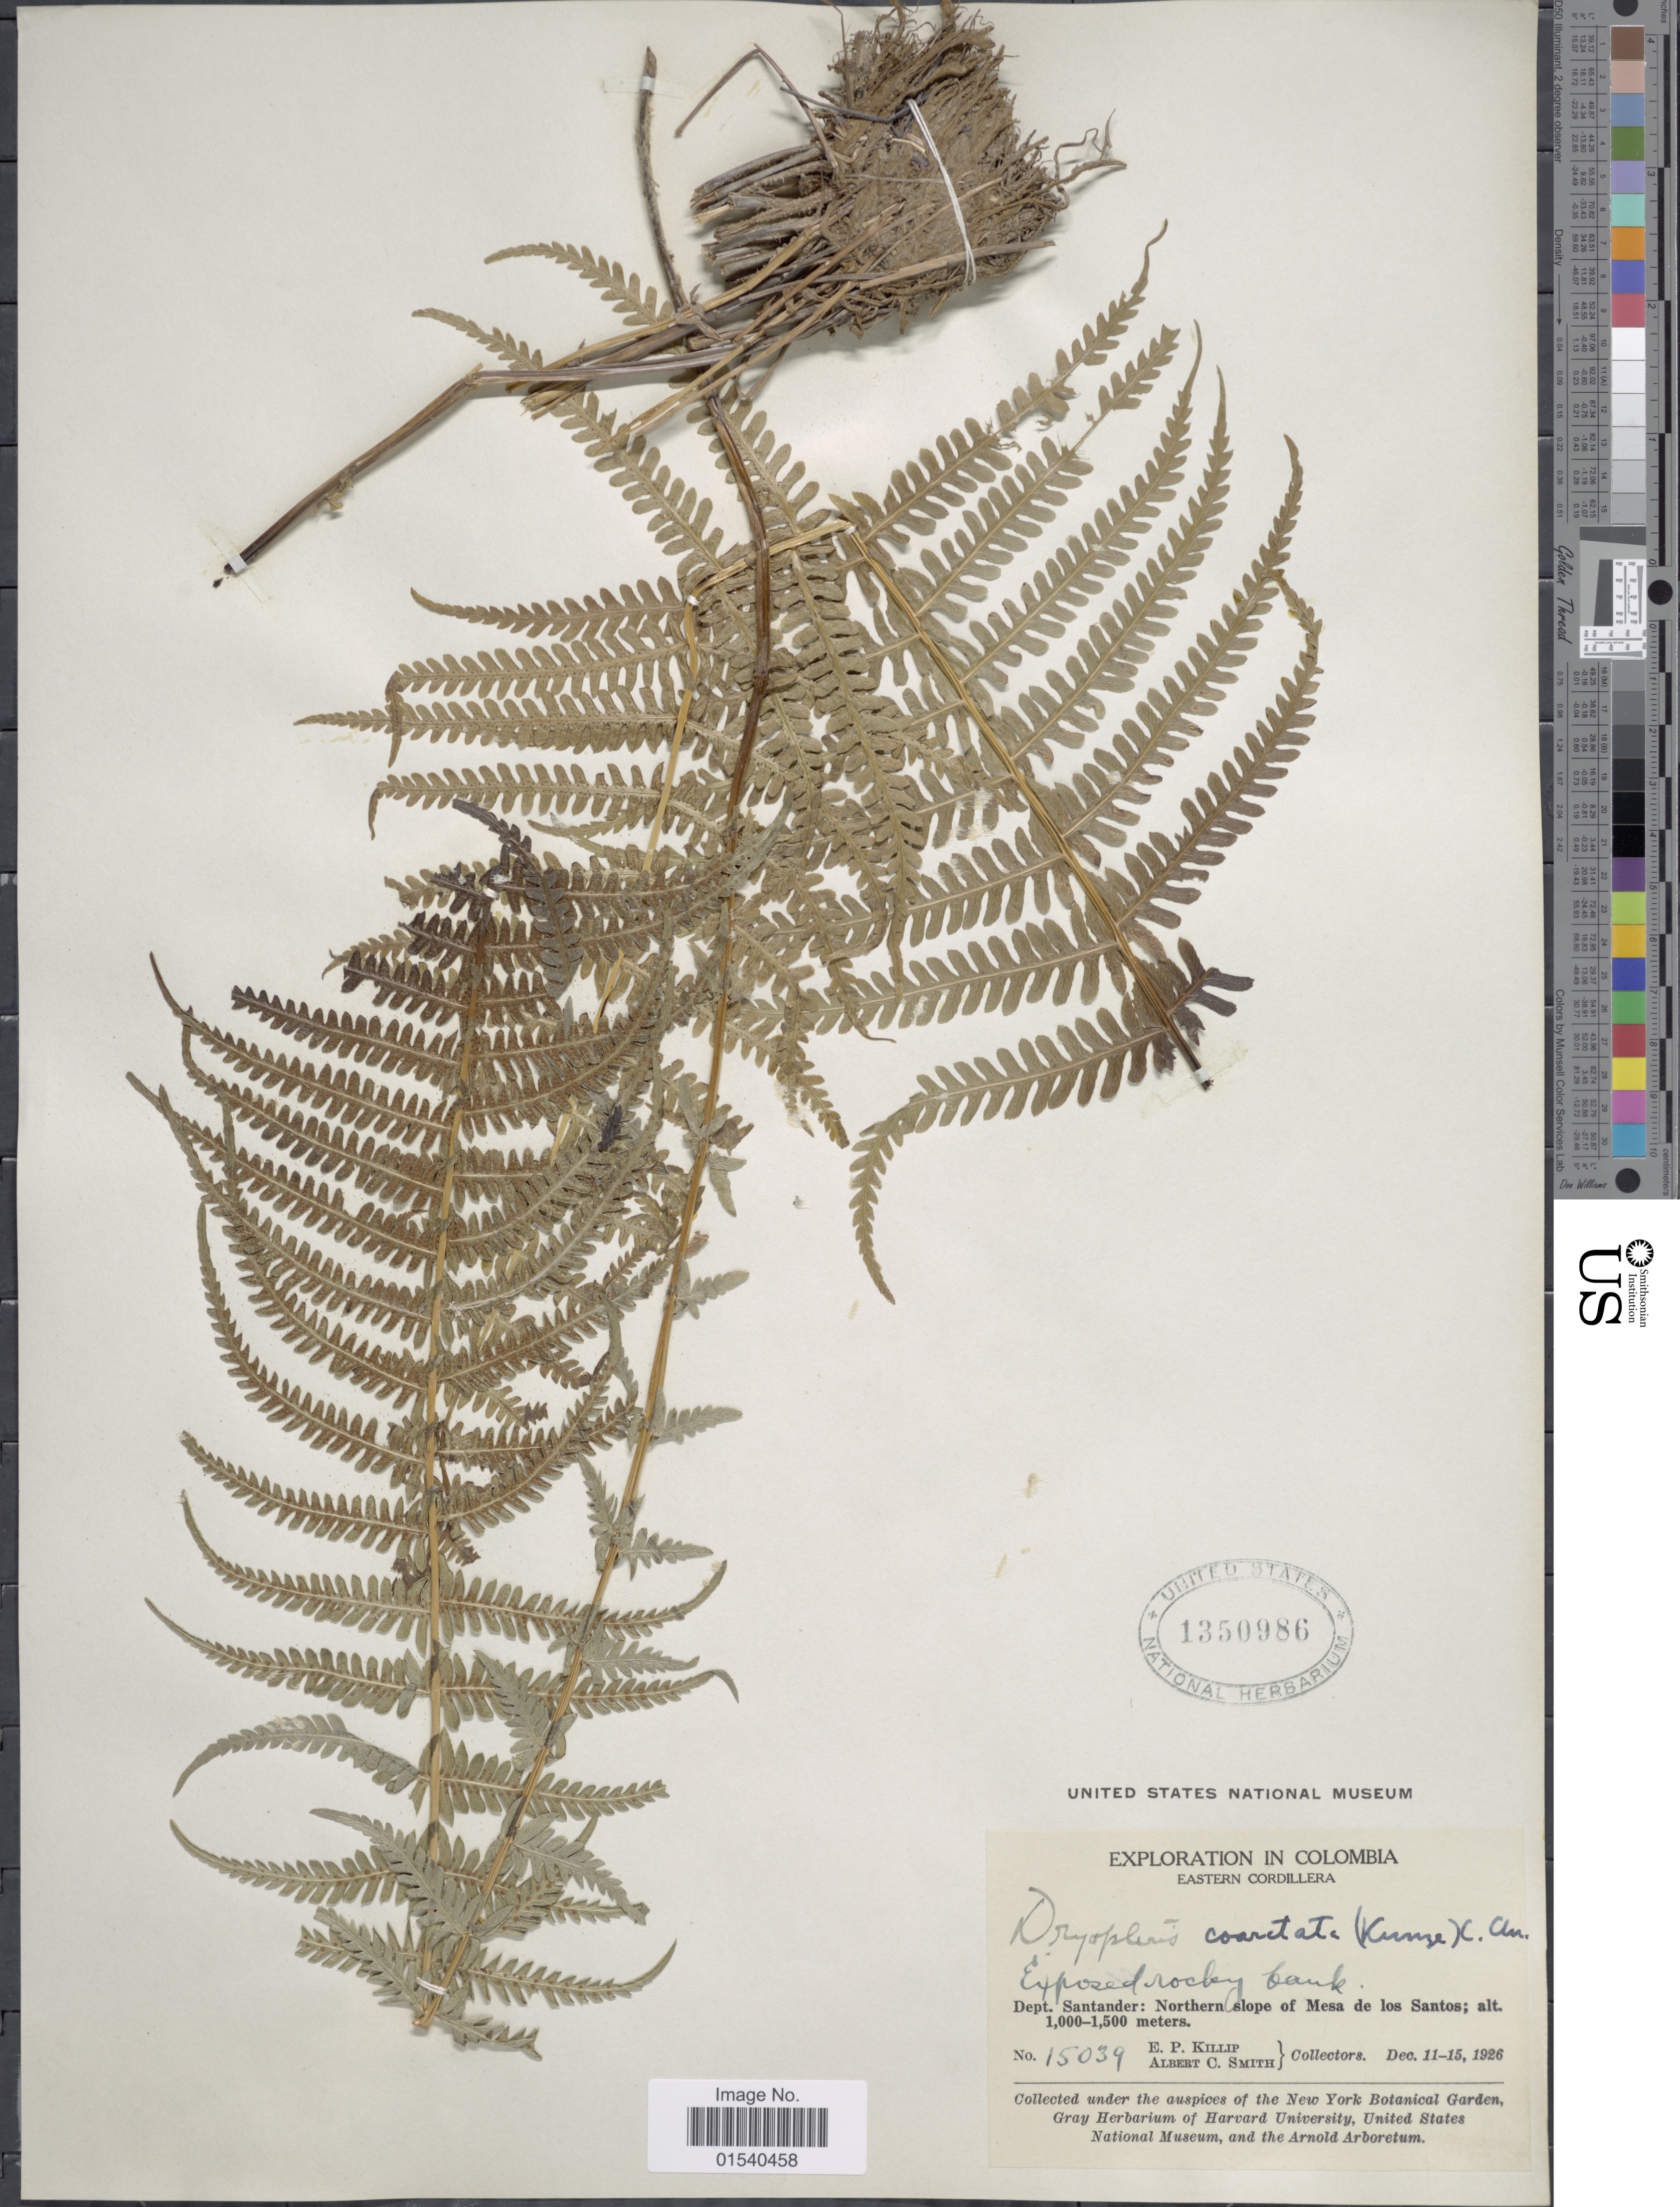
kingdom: Plantae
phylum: Tracheophyta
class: Polypodiopsida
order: Polypodiales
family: Thelypteridaceae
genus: Amauropelta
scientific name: Amauropelta opposita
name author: (Vahl) Pic. Serm.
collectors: E. P. Killip & A. C. Smith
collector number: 15039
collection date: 1926-12-11/1926-12-15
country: Colombia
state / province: Santander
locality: Eastern Cordillera, Dept. Santander: Northern slope of Mesa de los Santos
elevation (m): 1000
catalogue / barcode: US 1350986